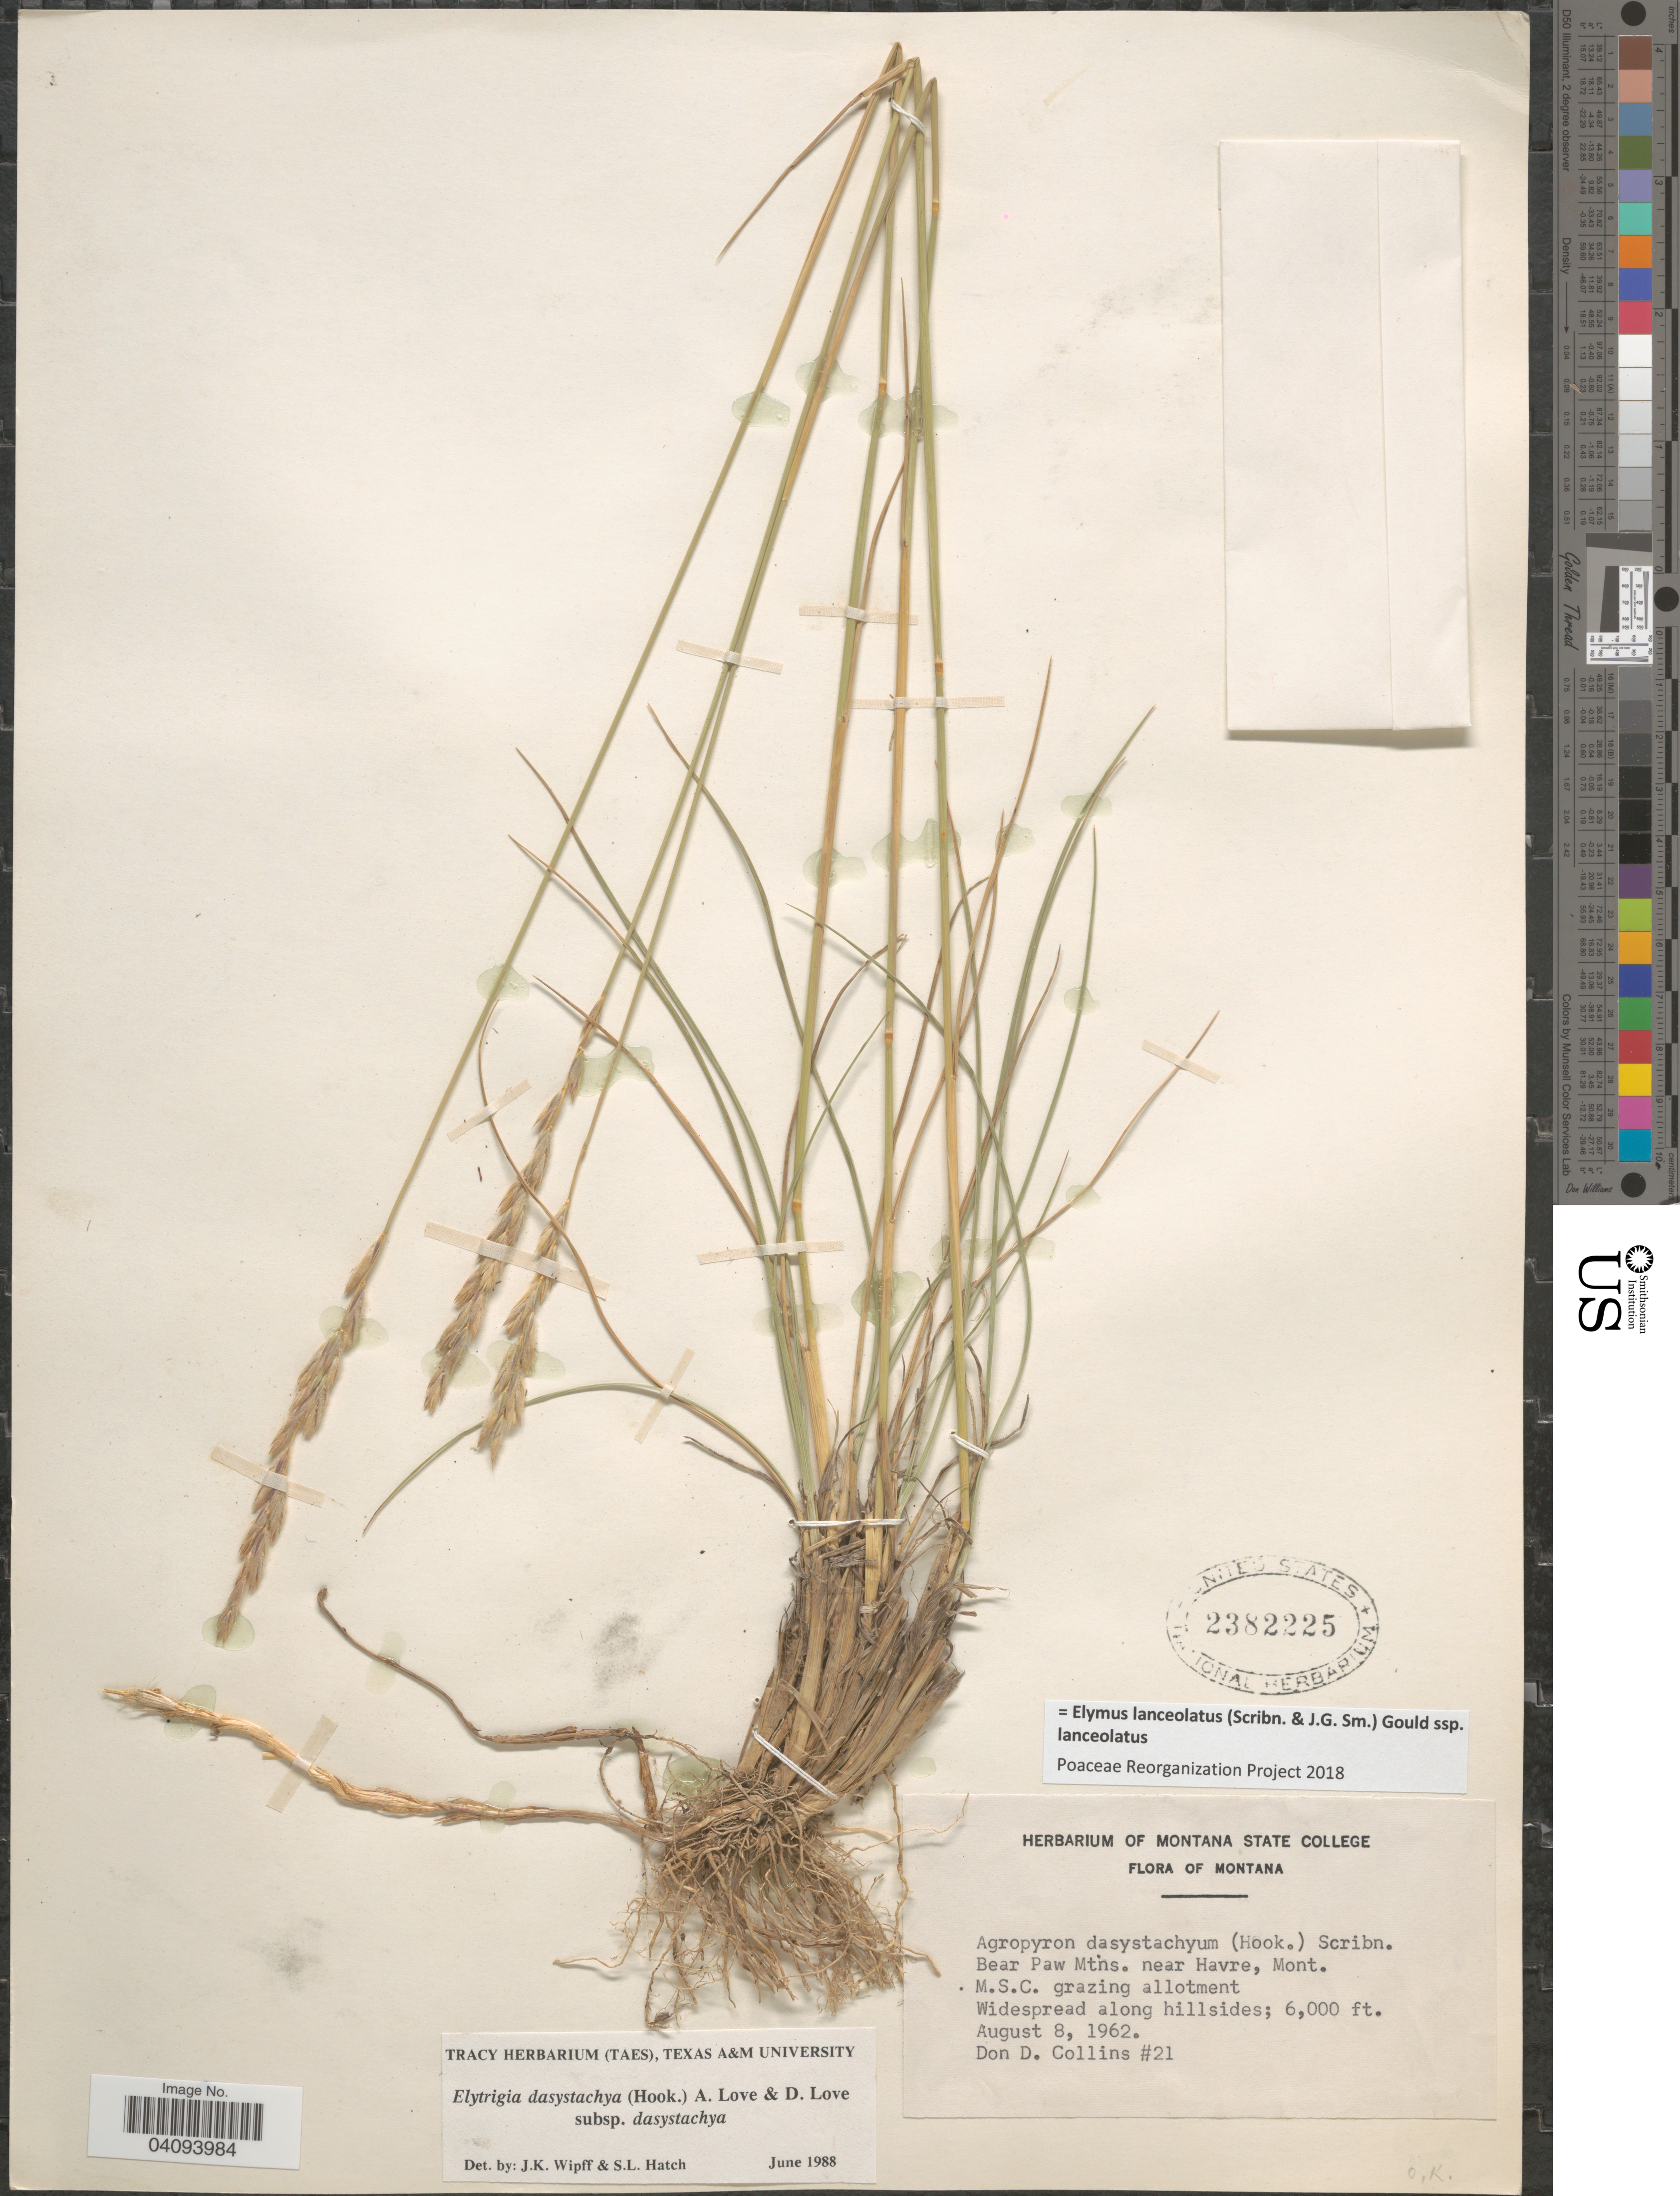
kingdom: Plantae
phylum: Tracheophyta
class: Liliopsida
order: Poales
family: Poaceae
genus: Elymus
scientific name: Elymus lanceolatus subsp. lanceolatus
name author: (Scribn. & J.G. Sm.) Gould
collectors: D. Collins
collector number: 21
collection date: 1962-08-08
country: United States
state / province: Montana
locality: Bear Paw Mtns. near Havre. M.S.C. grazing allotment.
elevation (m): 1829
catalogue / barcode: US 2382225